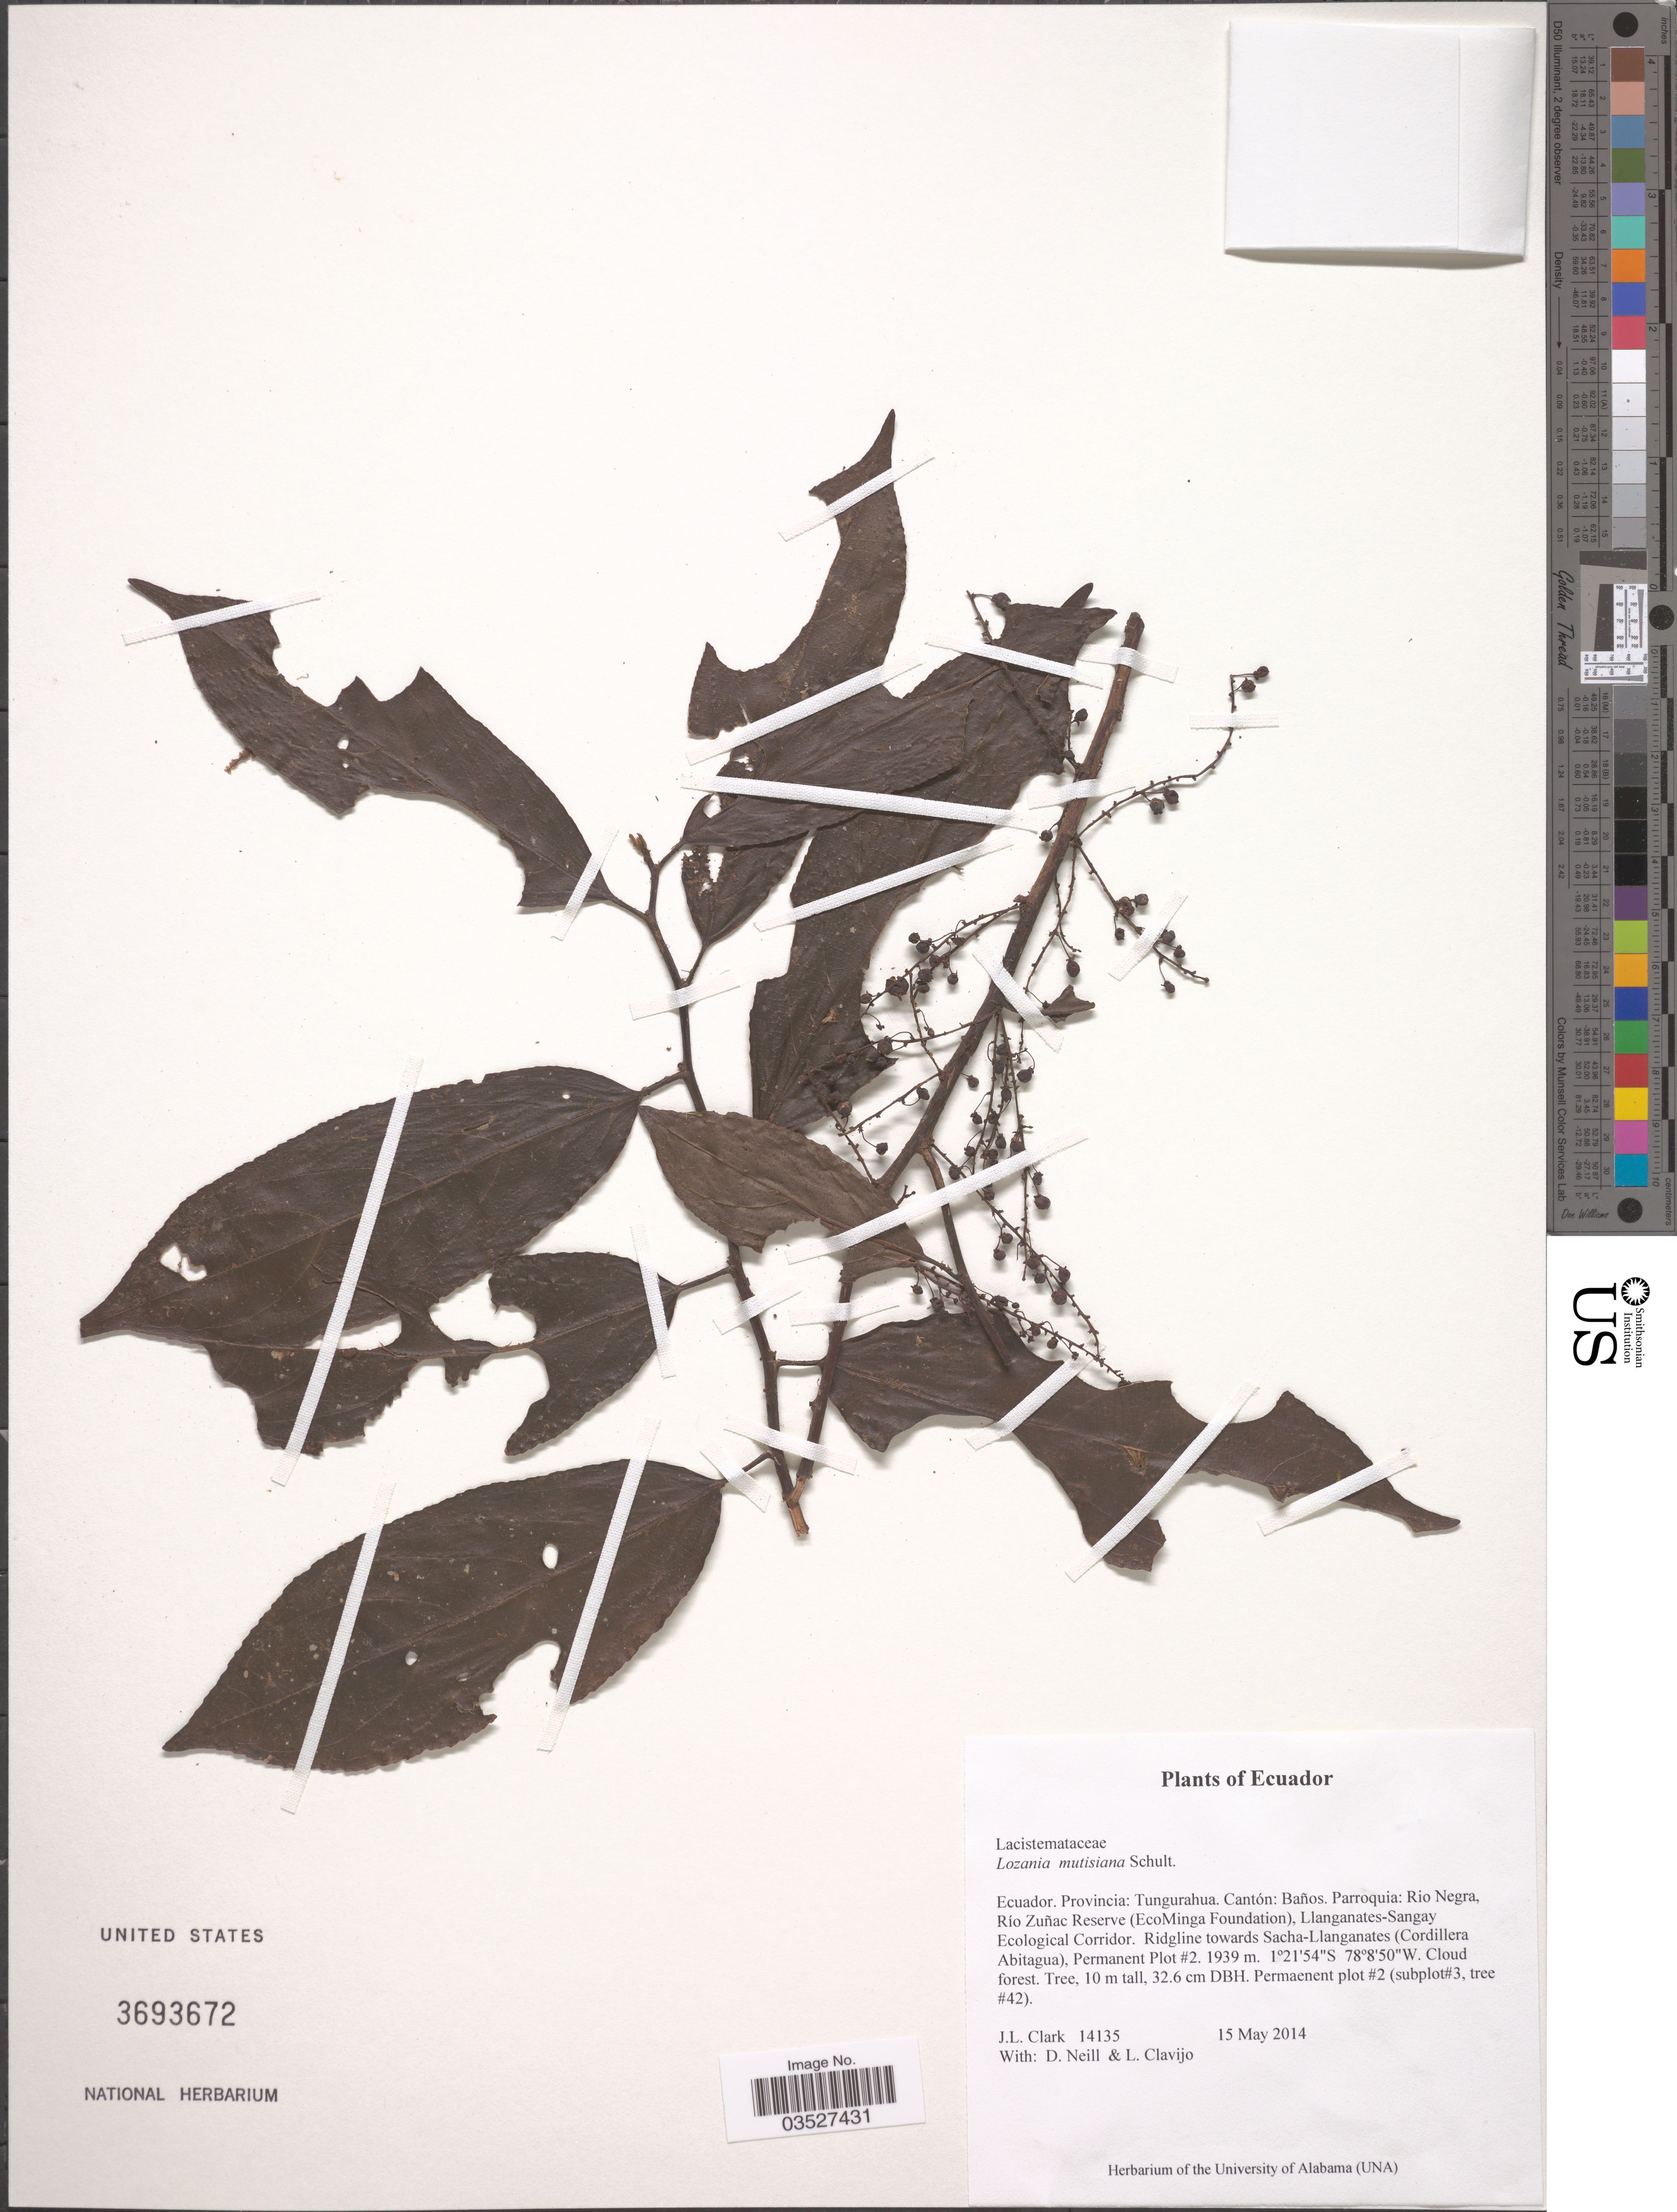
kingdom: Plantae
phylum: Tracheophyta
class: Magnoliopsida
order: Malpighiales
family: Lacistemataceae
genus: Lozania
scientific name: Lozania mutisiana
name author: Schult. in Roem. & Schult.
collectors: J. L. Clark, D. Neill & L. Clavijo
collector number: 14135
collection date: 2014-05-15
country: Ecuador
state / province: Tungurahua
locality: Cantón: Baños. Parroquia: Rio Negra, Río Zuñac Reserve (EcoMinga Foundation), Llanganates-Sangay Ecological Corridor. Ridgline towards Sacha-Llanganates (Cordillera Abitagua), Permanent Plot #2.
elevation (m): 1939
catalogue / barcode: US 3693672